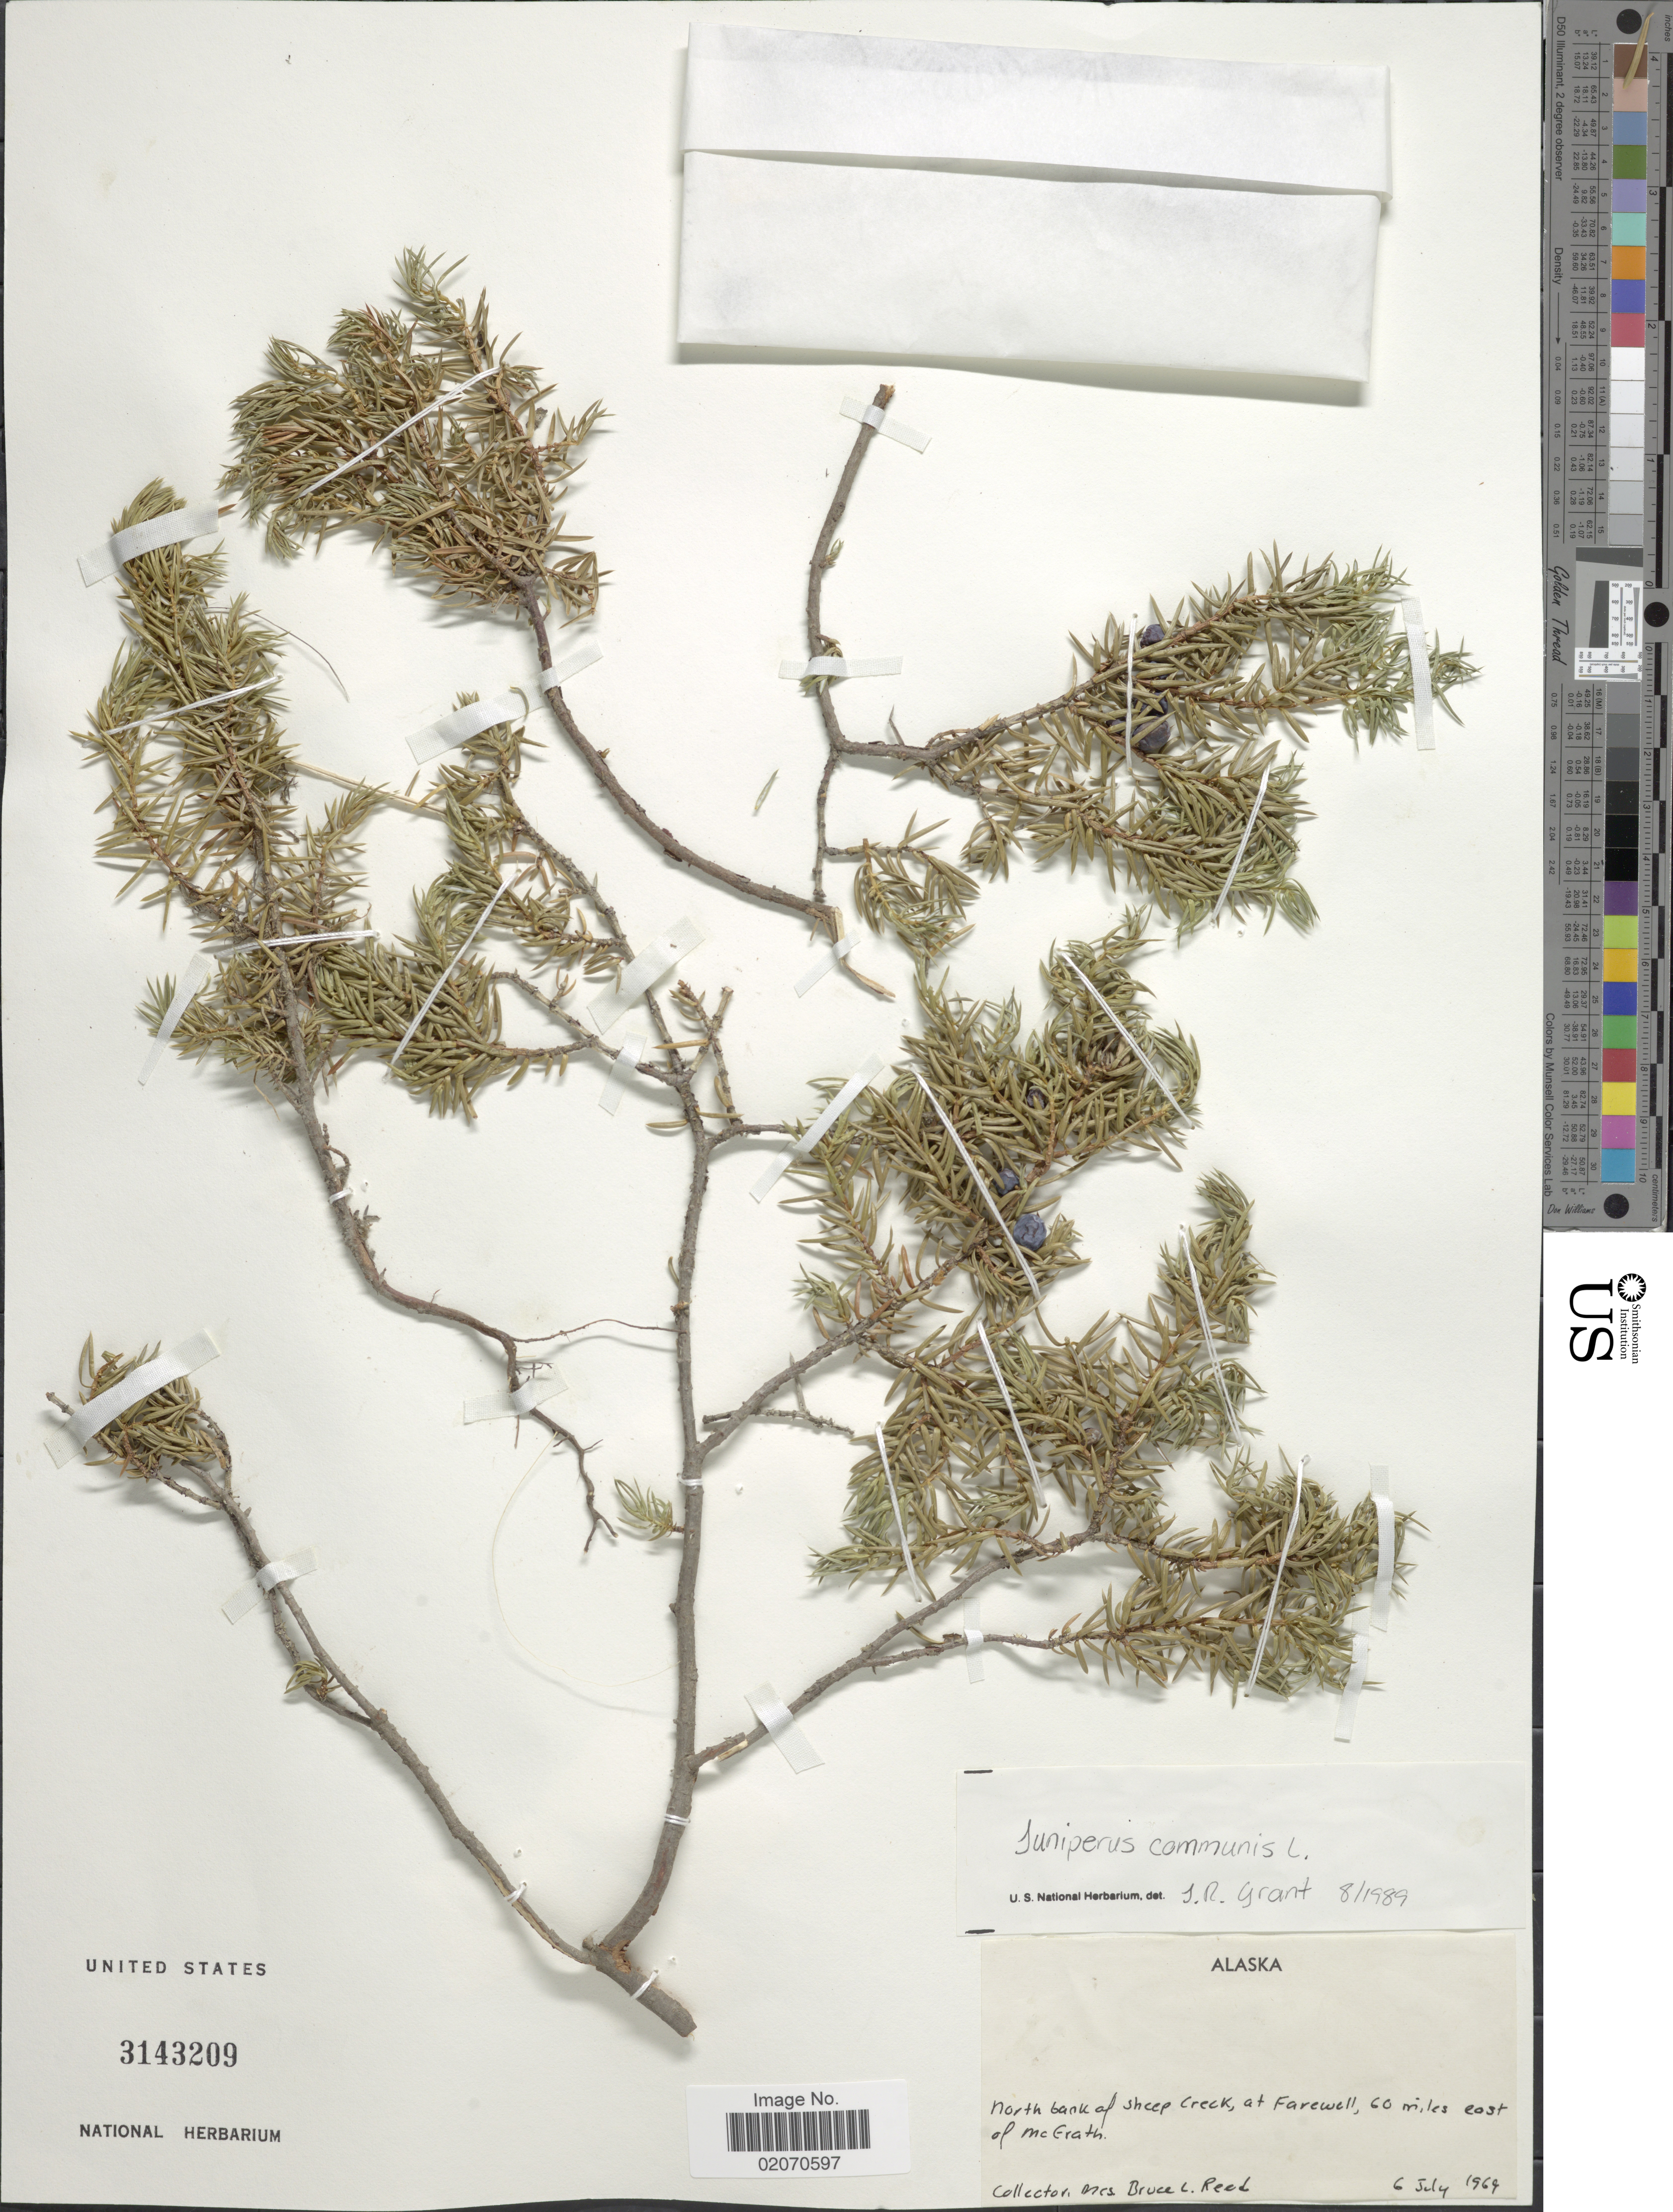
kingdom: Plantae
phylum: Tracheophyta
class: Pinopsida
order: Pinales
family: Cupressaceae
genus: Juniperus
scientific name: Juniperus communis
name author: L.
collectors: B. Reed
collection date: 1969-07-06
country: United States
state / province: Alaska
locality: North bank of Sheep Creek at Farewell, 60 miles east of McGrath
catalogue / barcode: US 3143209